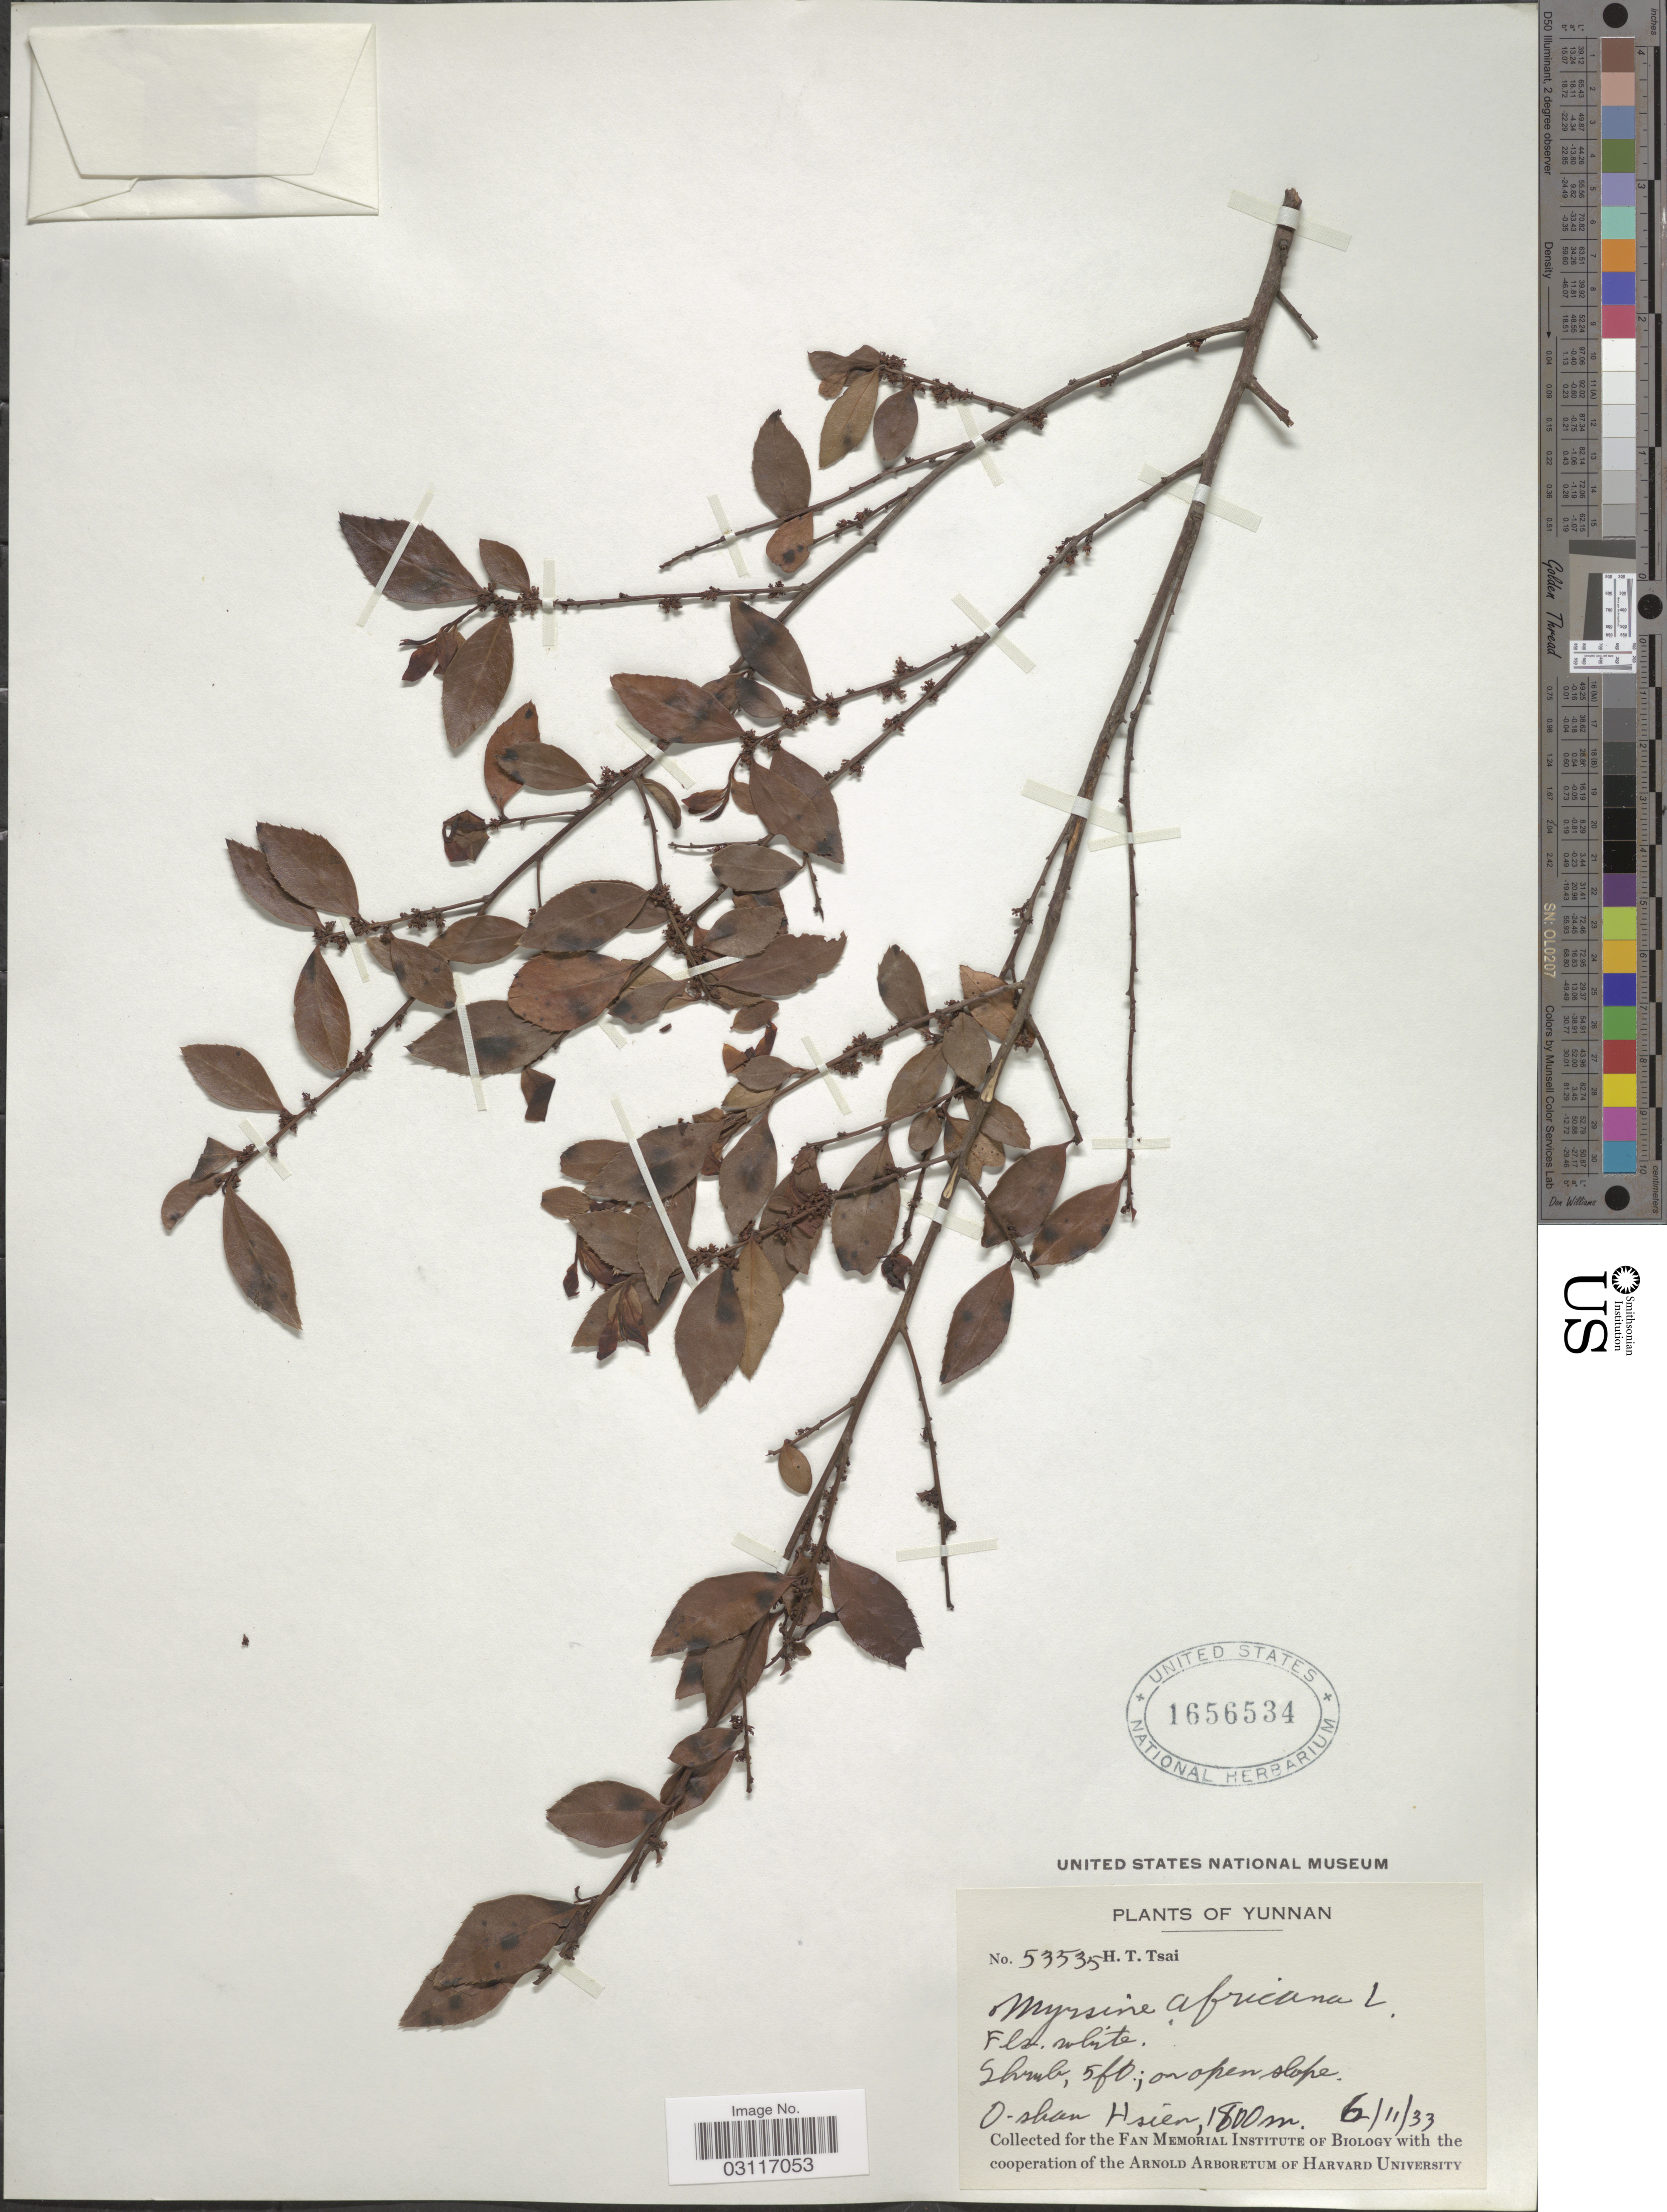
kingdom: Plantae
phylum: Tracheophyta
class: Magnoliopsida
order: Ericales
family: Primulaceae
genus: Myrsine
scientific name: Myrsine africana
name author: L.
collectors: H. Tsai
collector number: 53535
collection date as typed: Transcribed d/m/y: 6/11/33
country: China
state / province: Yunnan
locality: O-shan Hsien.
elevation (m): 1800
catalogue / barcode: US 1656534